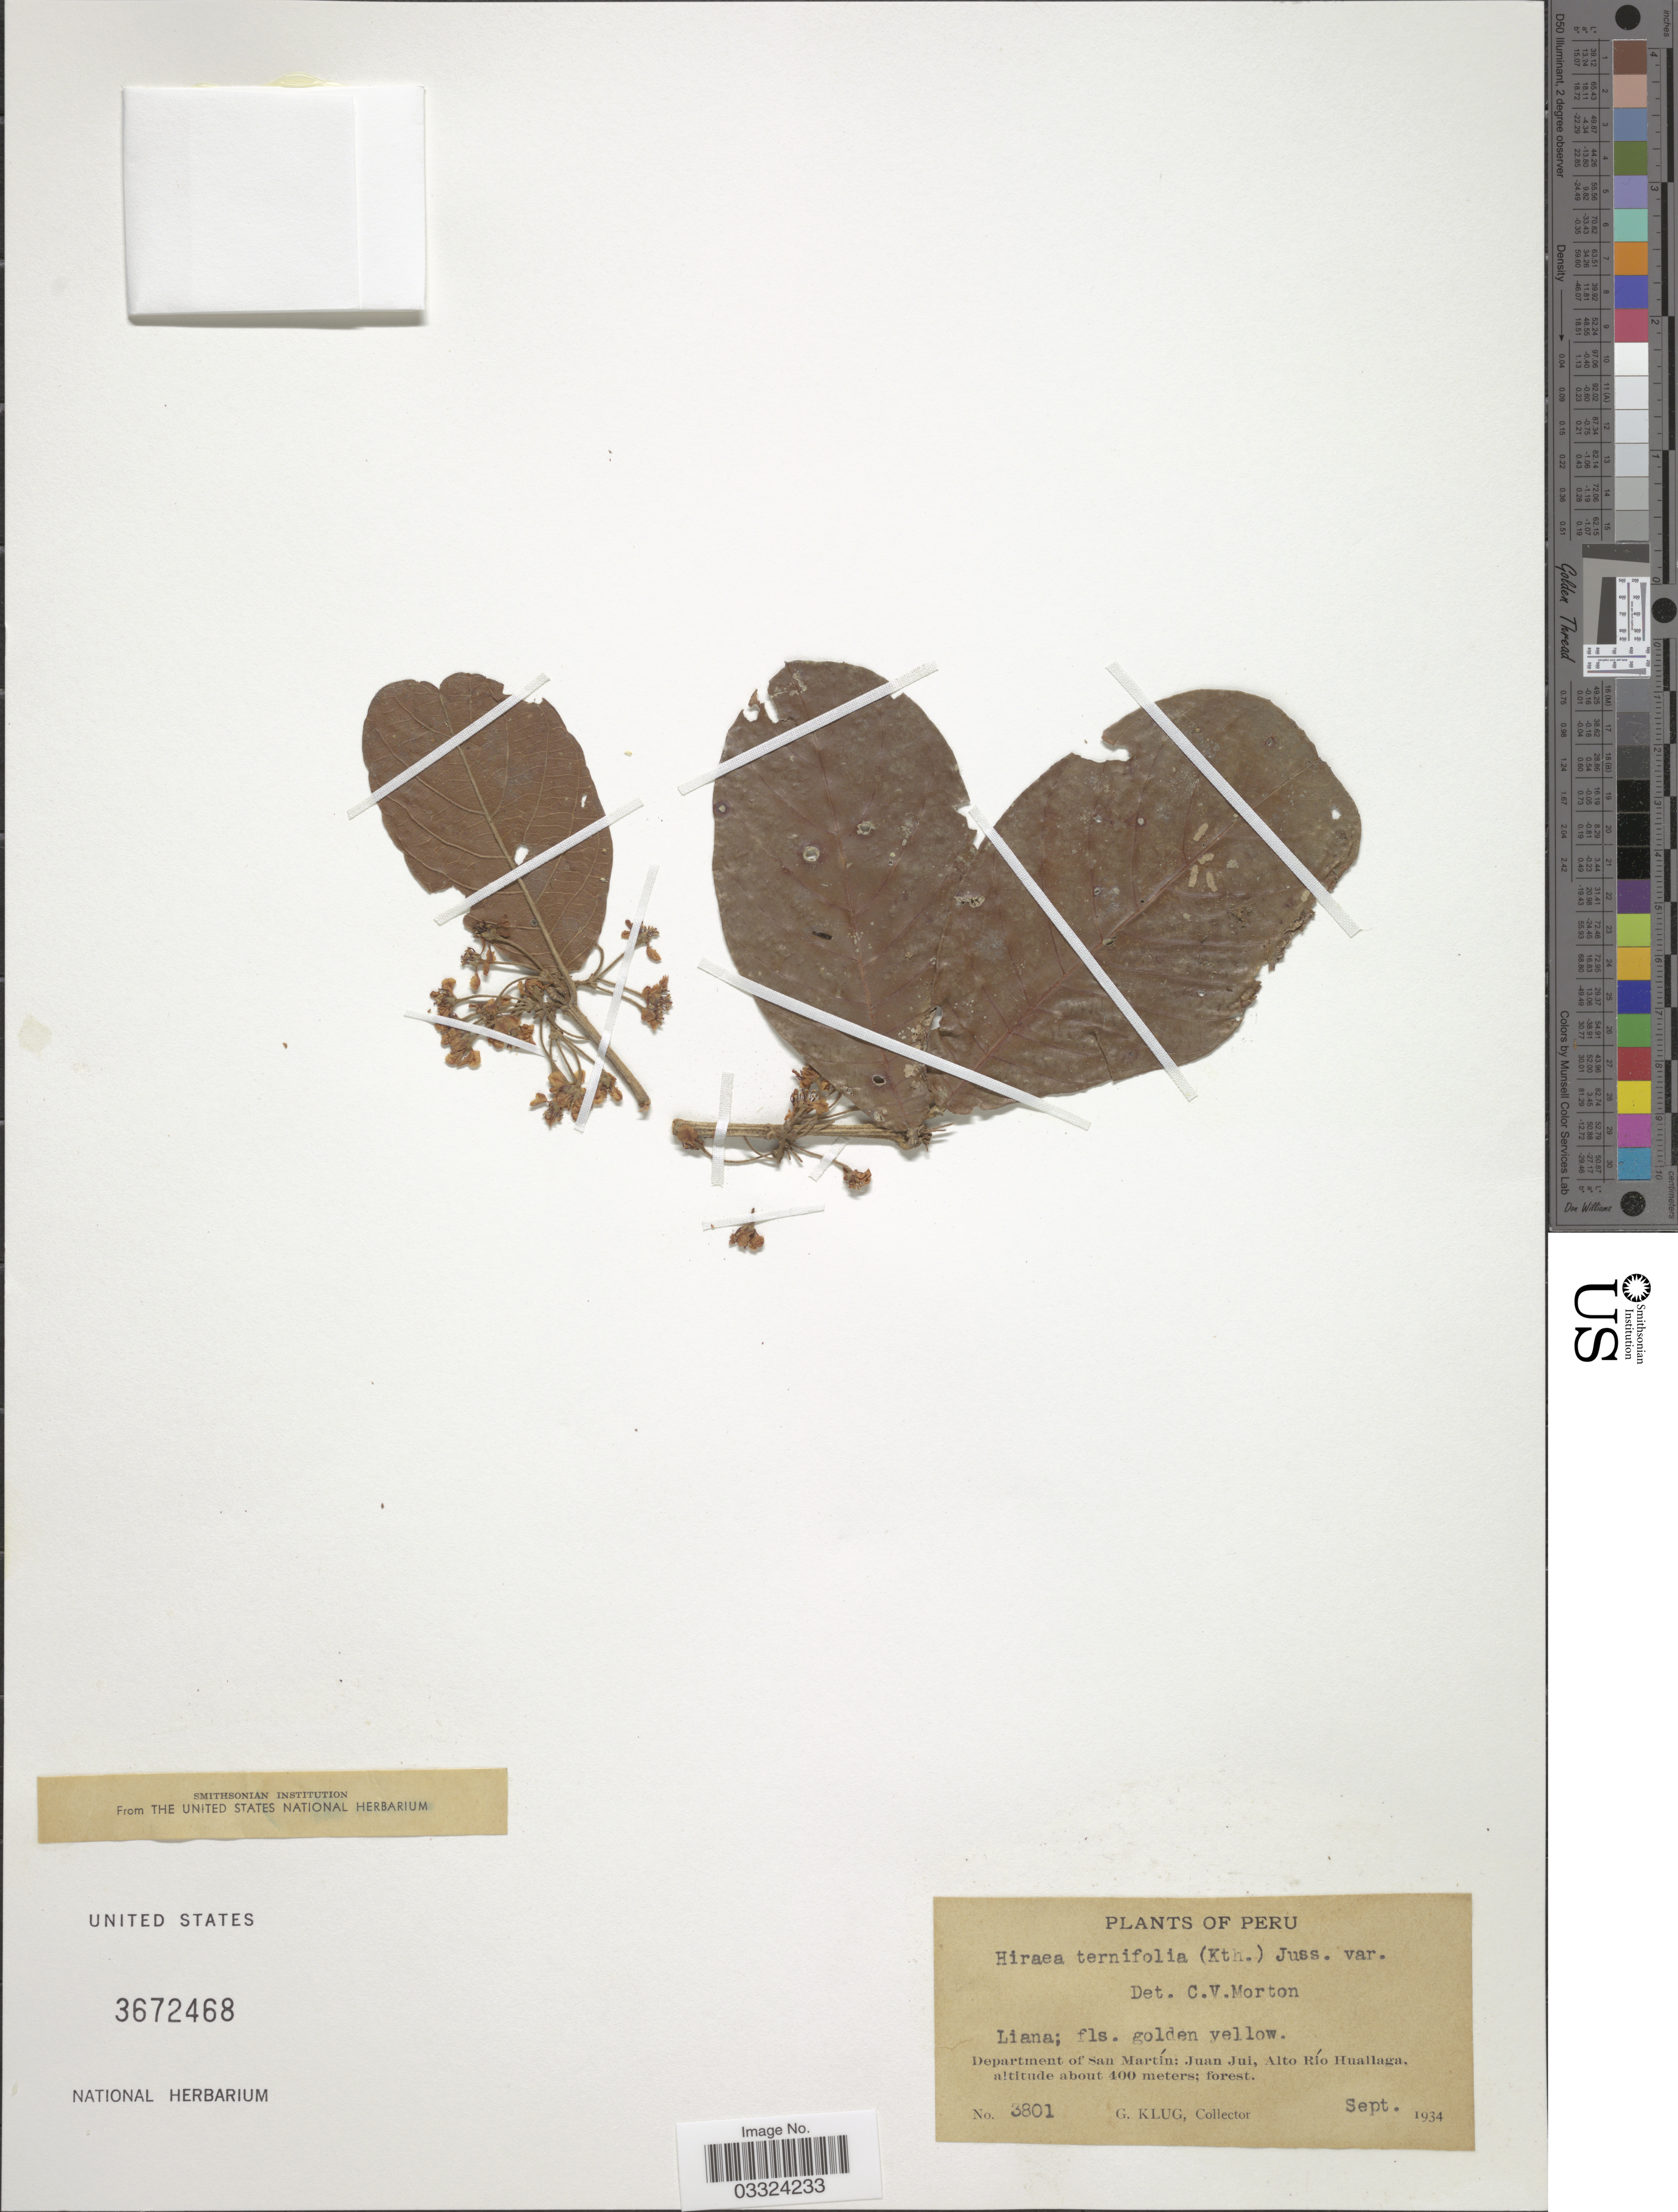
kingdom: Plantae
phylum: Tracheophyta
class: Magnoliopsida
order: Malpighiales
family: Malpighiaceae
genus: Hiraea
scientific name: Hiraea ternifolia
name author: (Kunth) A. Juss.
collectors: G. Klug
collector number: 3801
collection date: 1934-09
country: Peru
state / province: San Martín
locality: Department of San Martín: Juan Jui, Alto Río Huallaga.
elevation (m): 400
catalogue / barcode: US 3672468